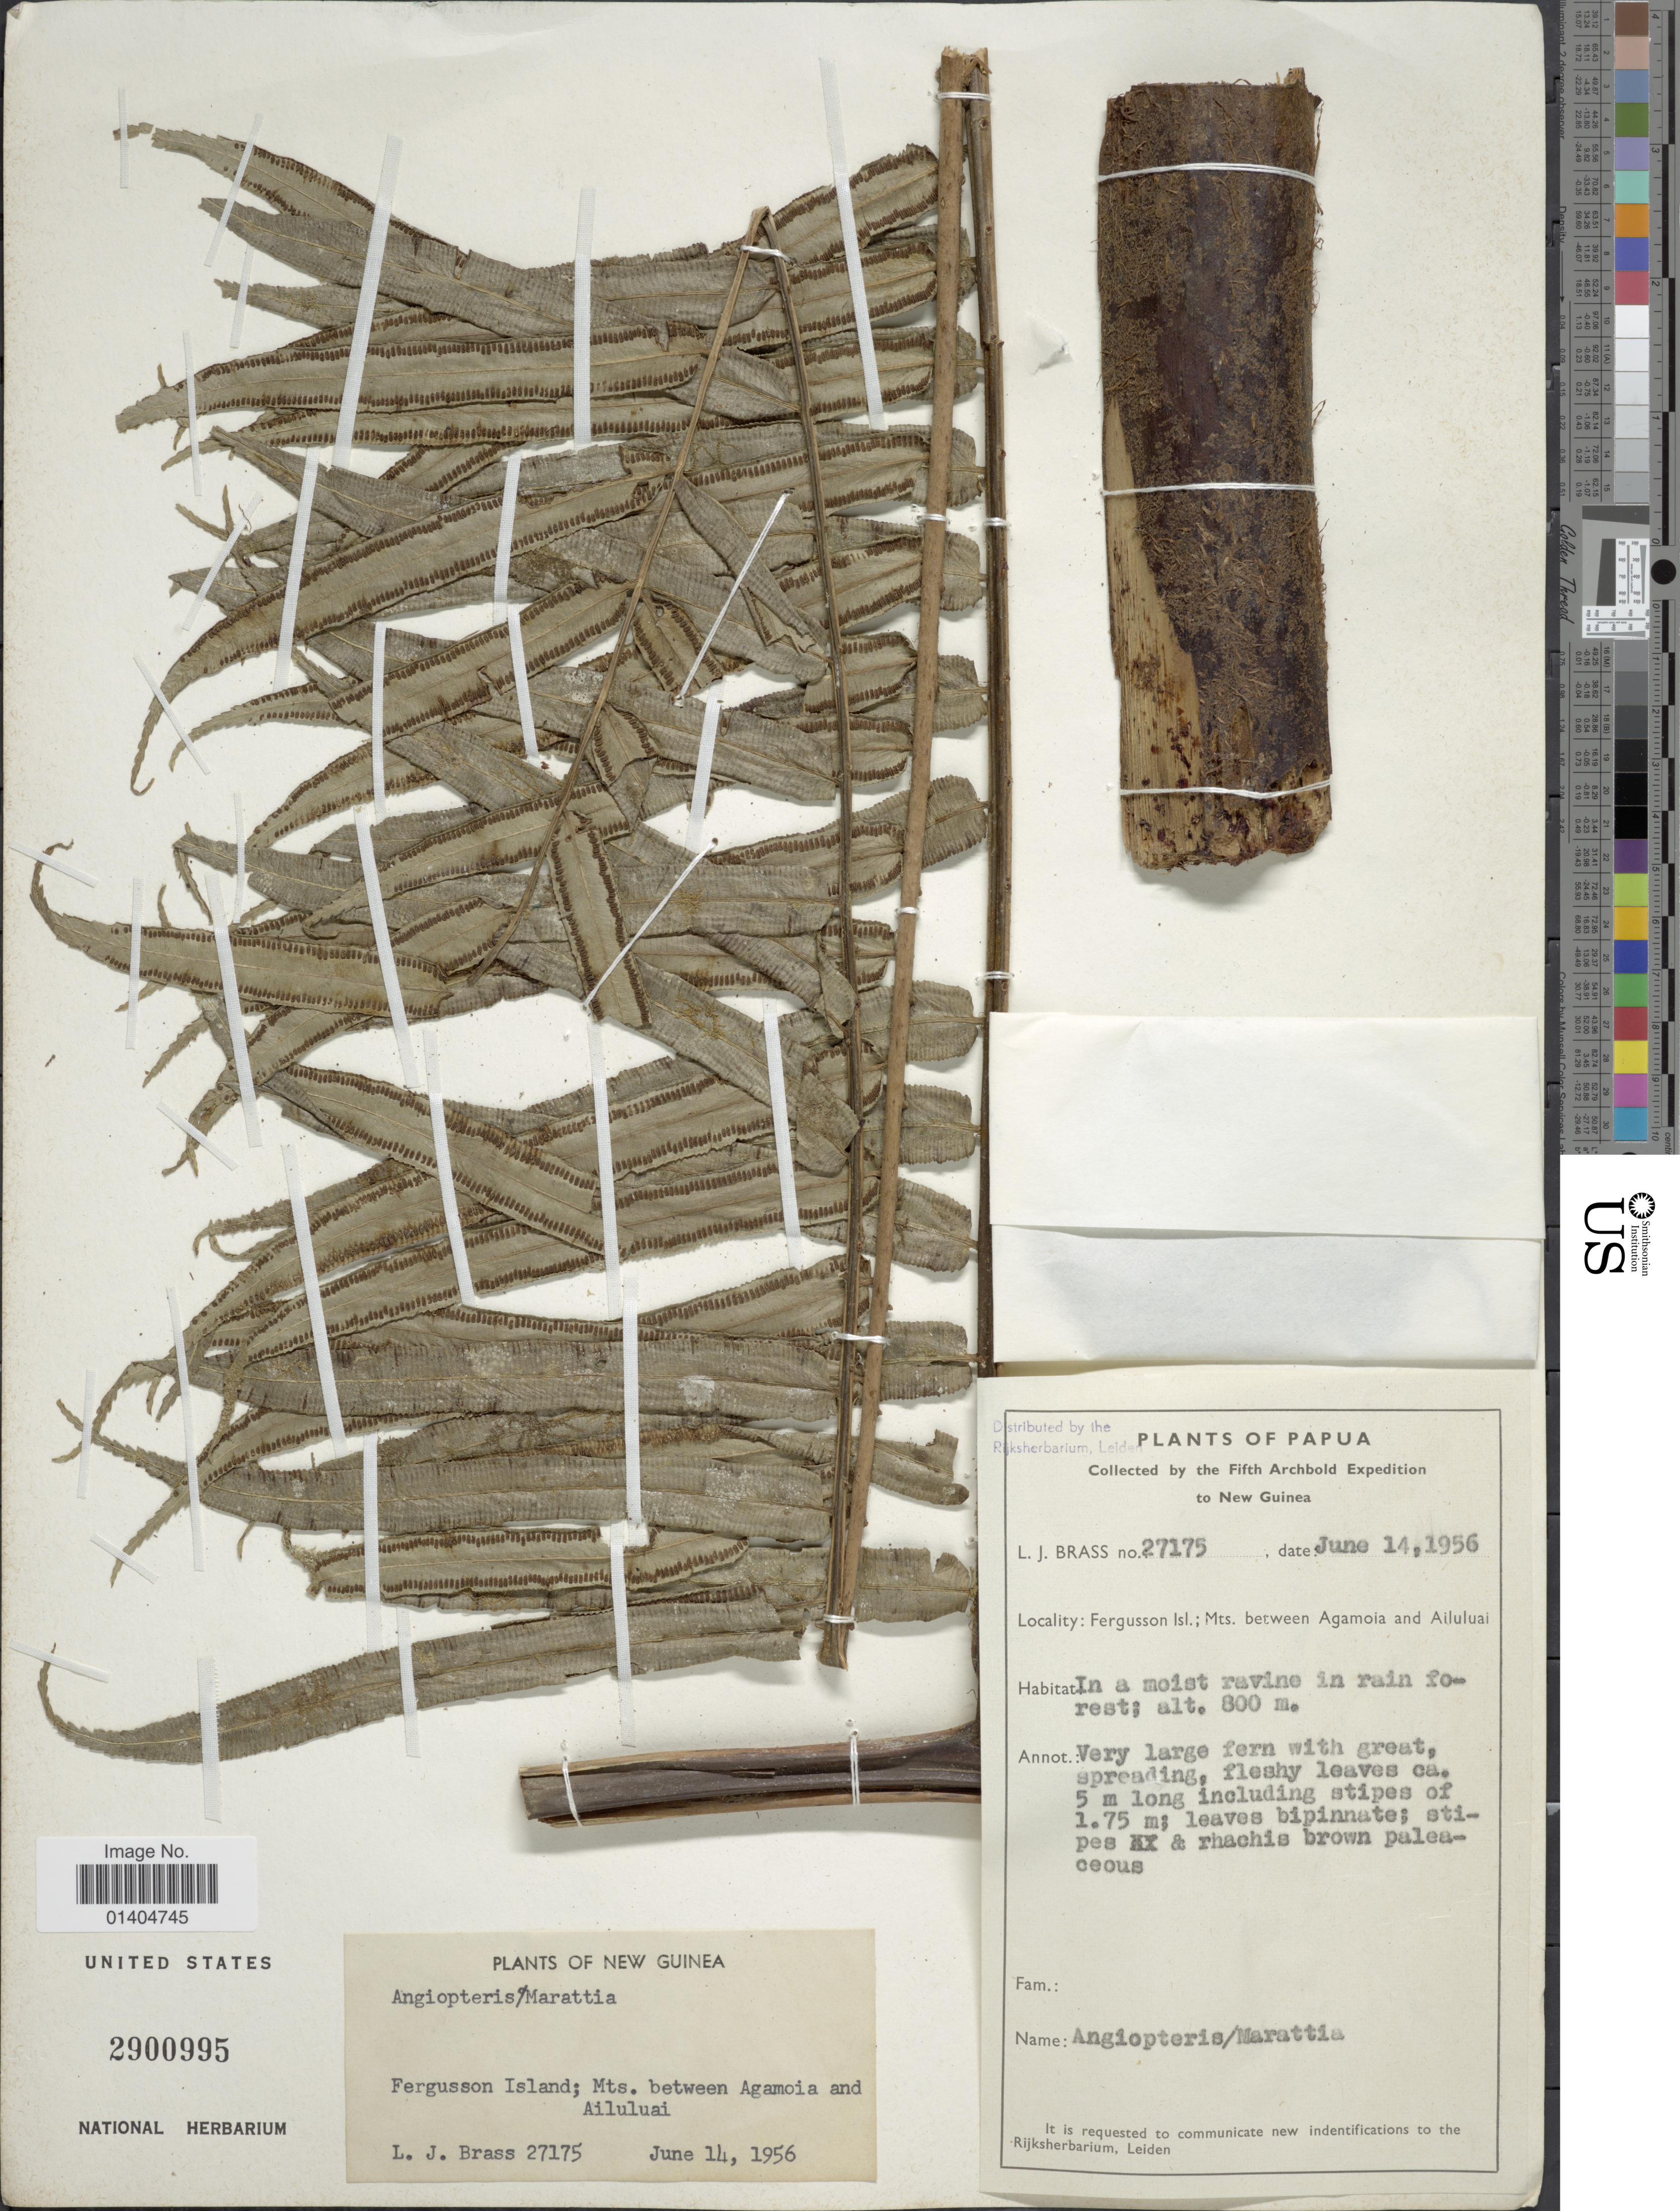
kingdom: Plantae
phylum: Tracheophyta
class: Polypodiopsida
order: Marattiales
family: Marattiaceae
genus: Angiopteris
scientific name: Angiopteris sp.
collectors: L. J. Brass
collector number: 27175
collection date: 1956-06-14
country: Papua New Guinea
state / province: Milne Bay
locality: New Guinea Fergusson Isl.; Mts between Agamoia and Ailuluai In a moist ravine in rain forest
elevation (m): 800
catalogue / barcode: US 2900995